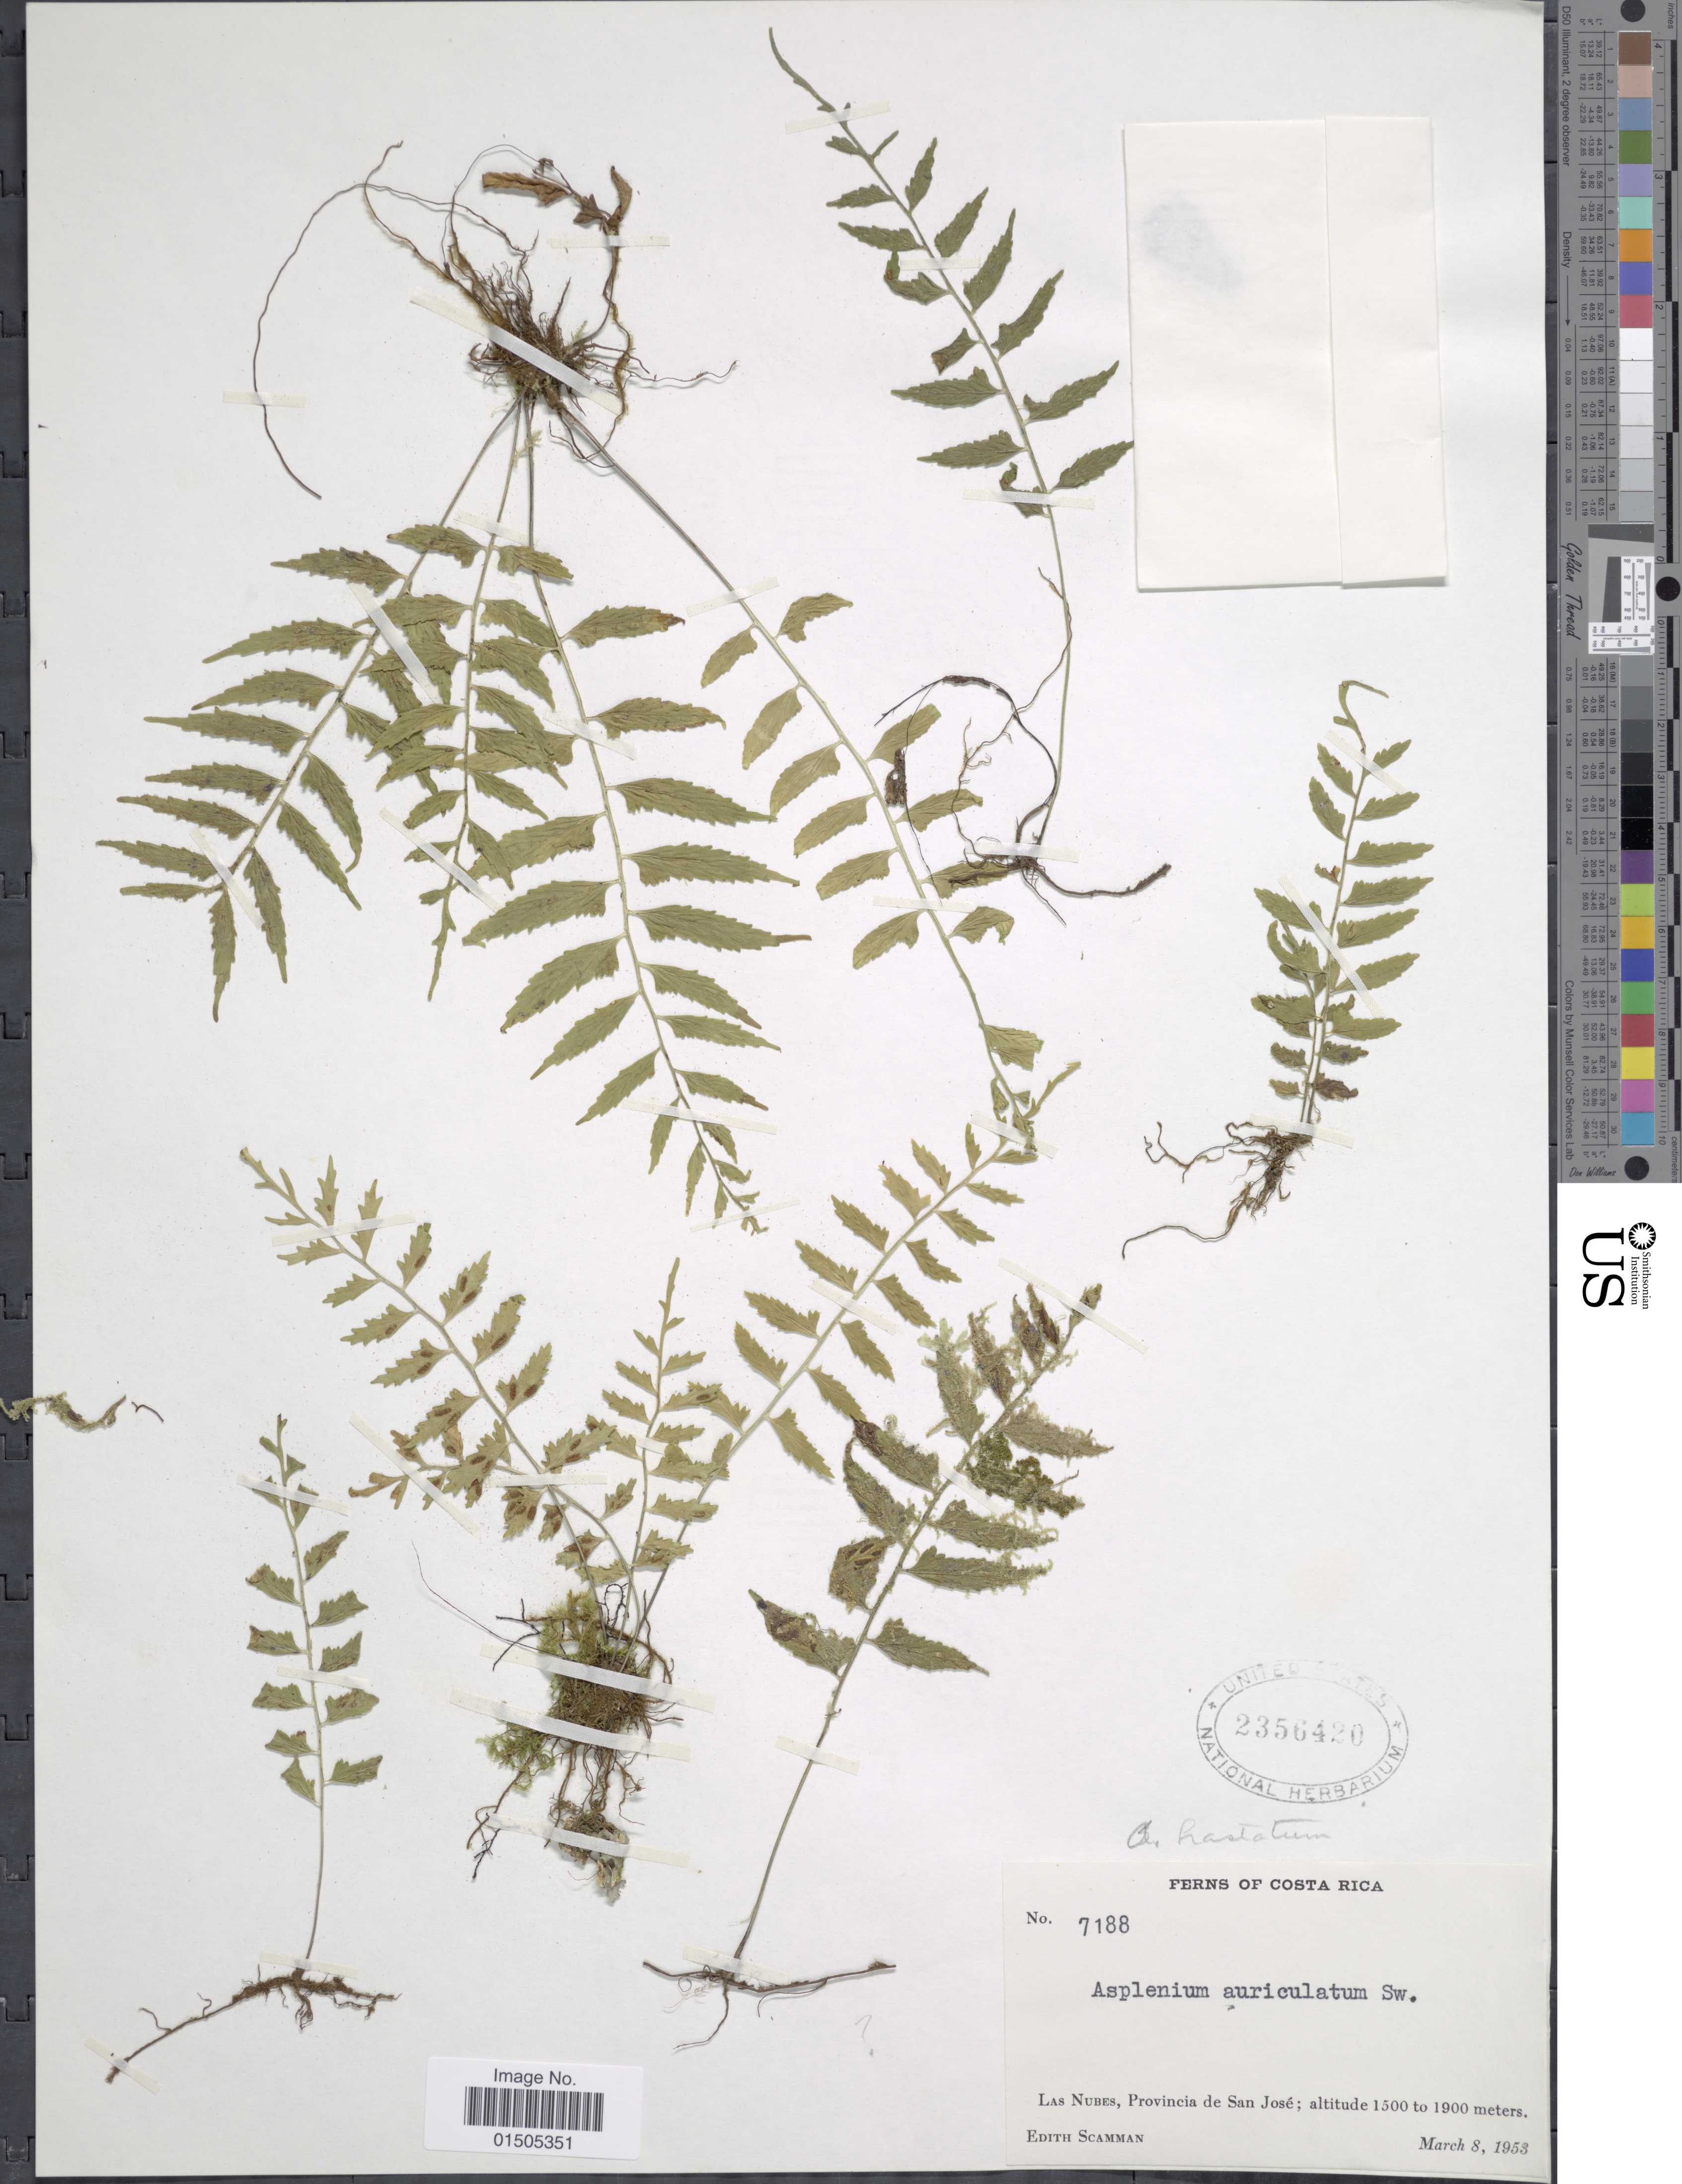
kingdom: Plantae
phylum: Tracheophyta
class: Polypodiopsida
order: Polypodiales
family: Aspleniaceae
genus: Asplenium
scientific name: Asplenium auriculatum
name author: Sw.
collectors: E. Scamman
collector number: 7188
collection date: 1953-03-08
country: Costa Rica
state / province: San José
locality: Las Nubes.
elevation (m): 1500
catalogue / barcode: US 2356420